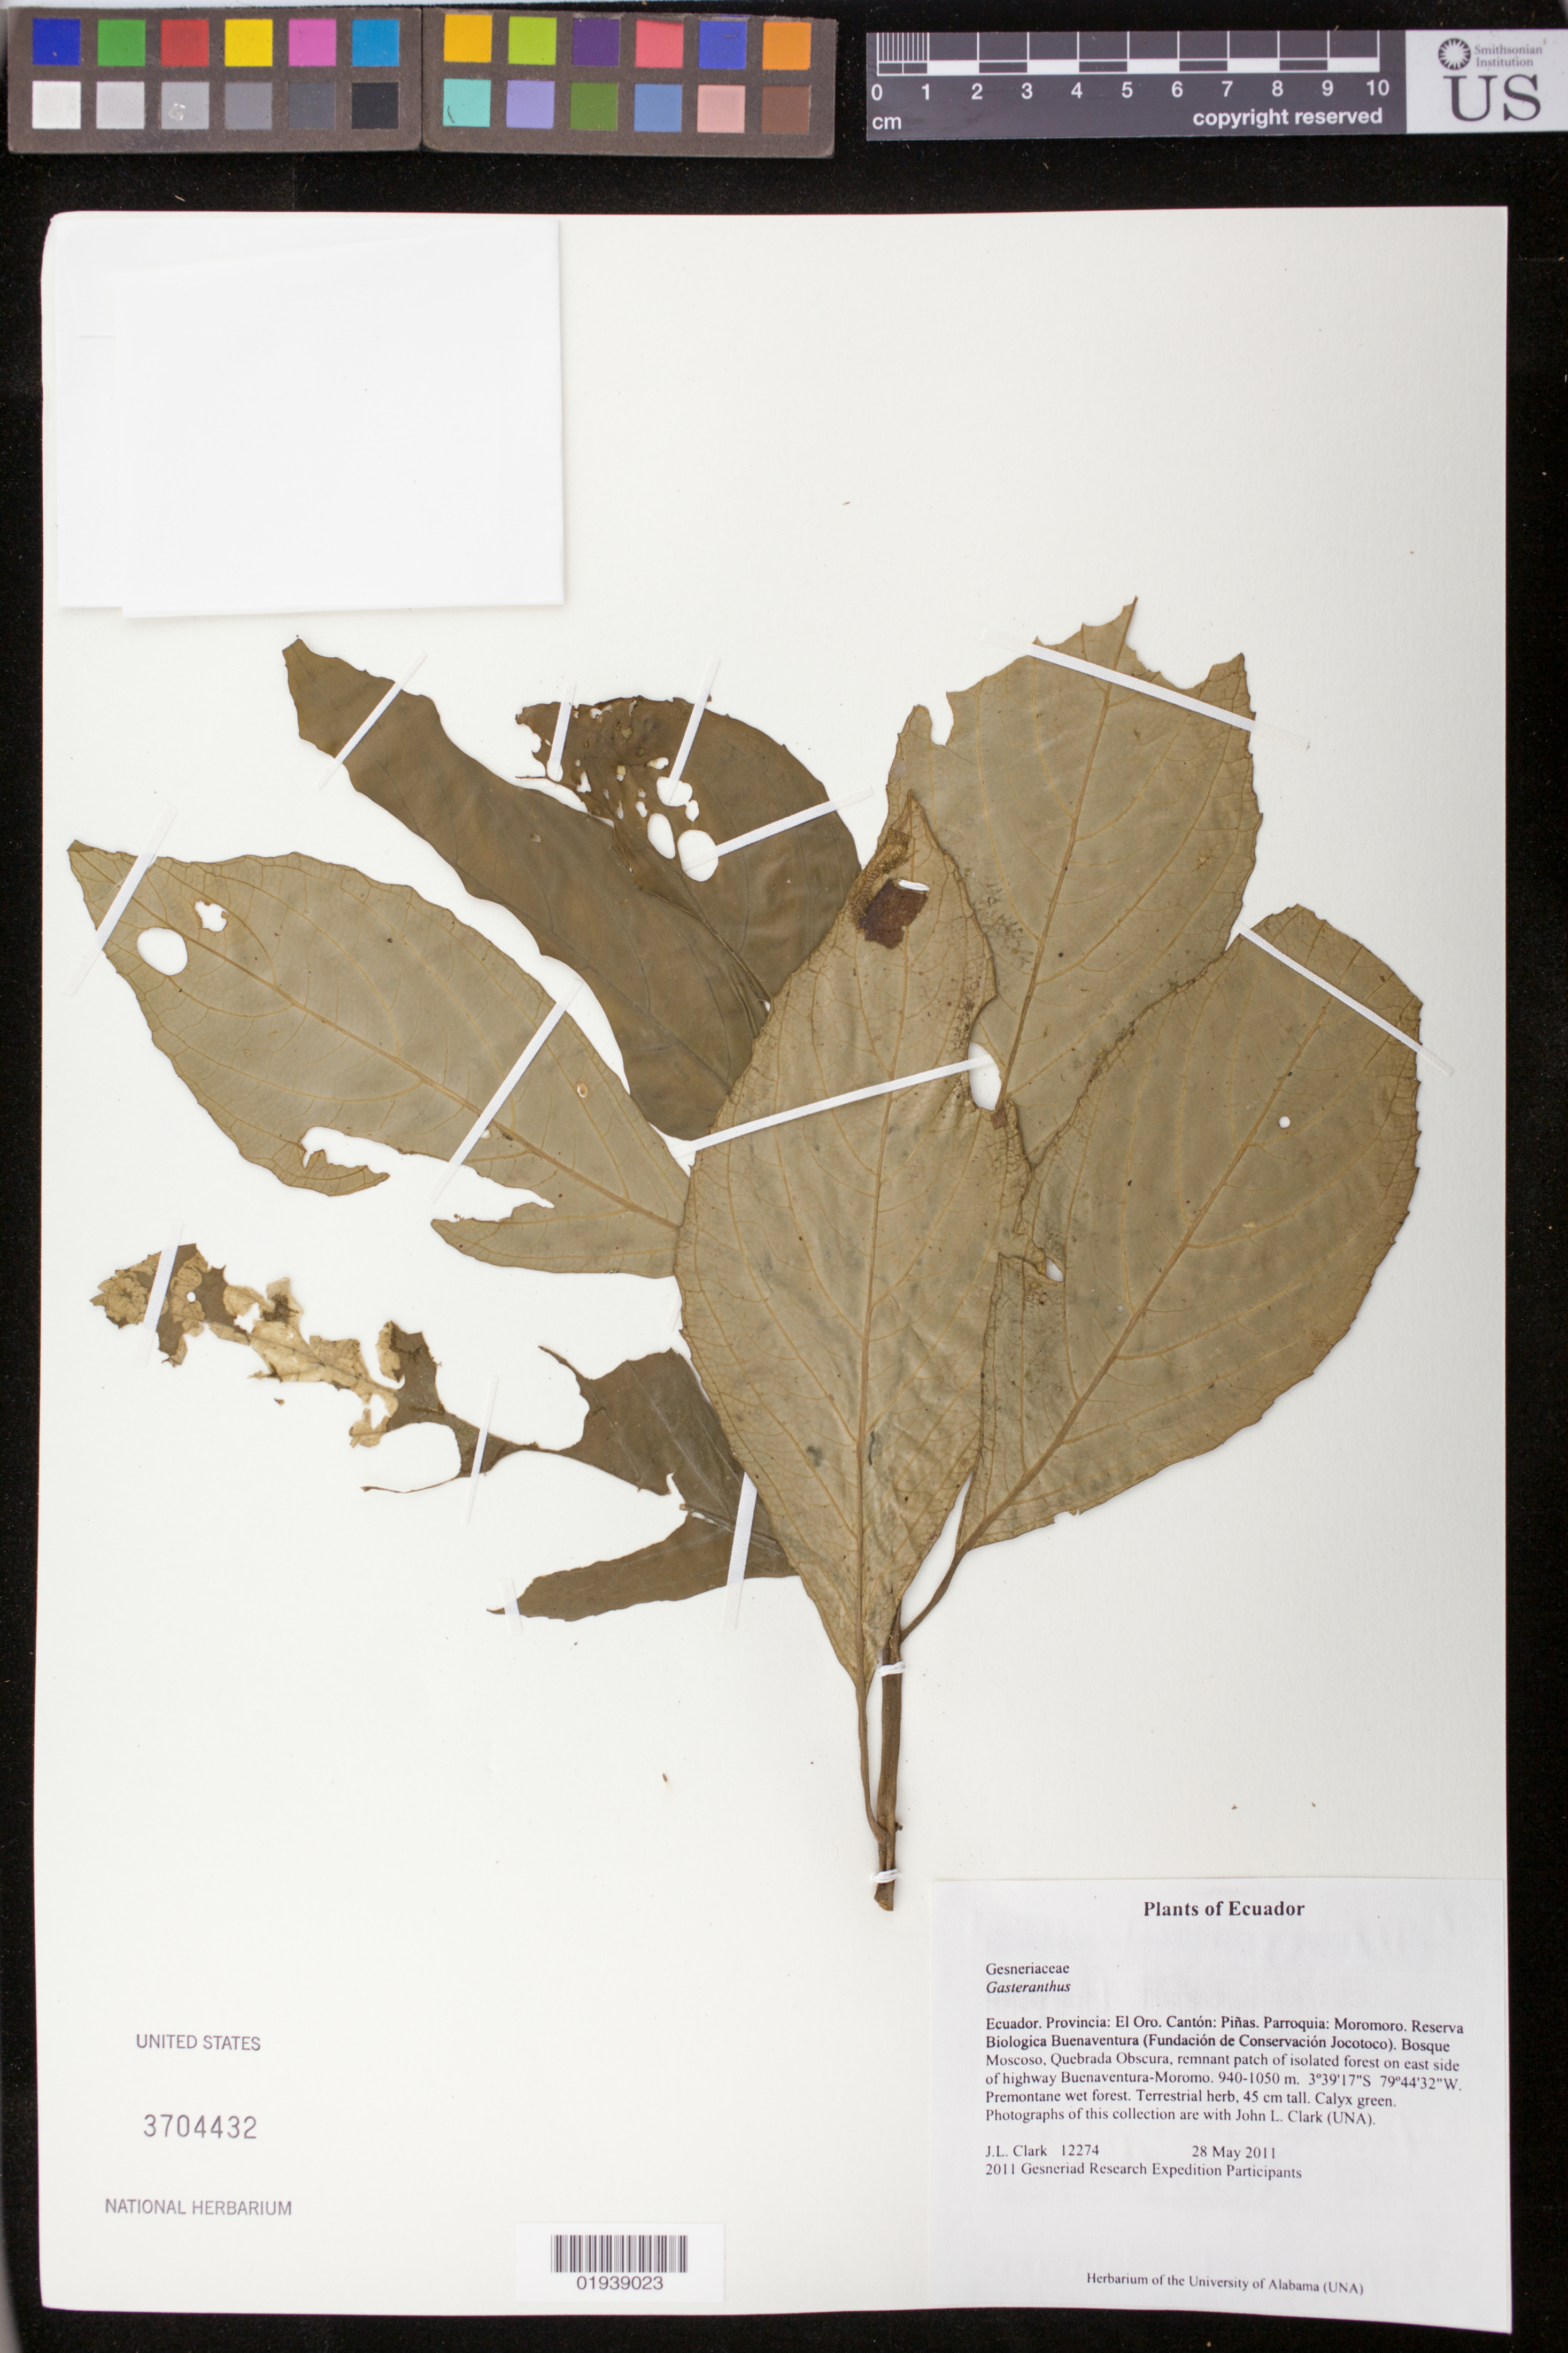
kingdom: Plantae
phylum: Tracheophyta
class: Magnoliopsida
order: Lamiales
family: Gesneriaceae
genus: Gasteranthus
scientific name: Gasteranthus sp.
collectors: J. L. Clark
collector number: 12274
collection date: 2011-05-28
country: Ecuador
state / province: El Oro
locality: Provincia: El Oro, Canton: Pinas, Parroquia, Moromoro, Reserva Biologica Buenaventura (Fundacion de Conservacion Jocotoco), Bosque Moscoso, Quebrada Obscura, remnant patch of isolated forest on east side of highway Buenaventura-Moromo.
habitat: Premontane wet forest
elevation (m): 940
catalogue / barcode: US 3704432